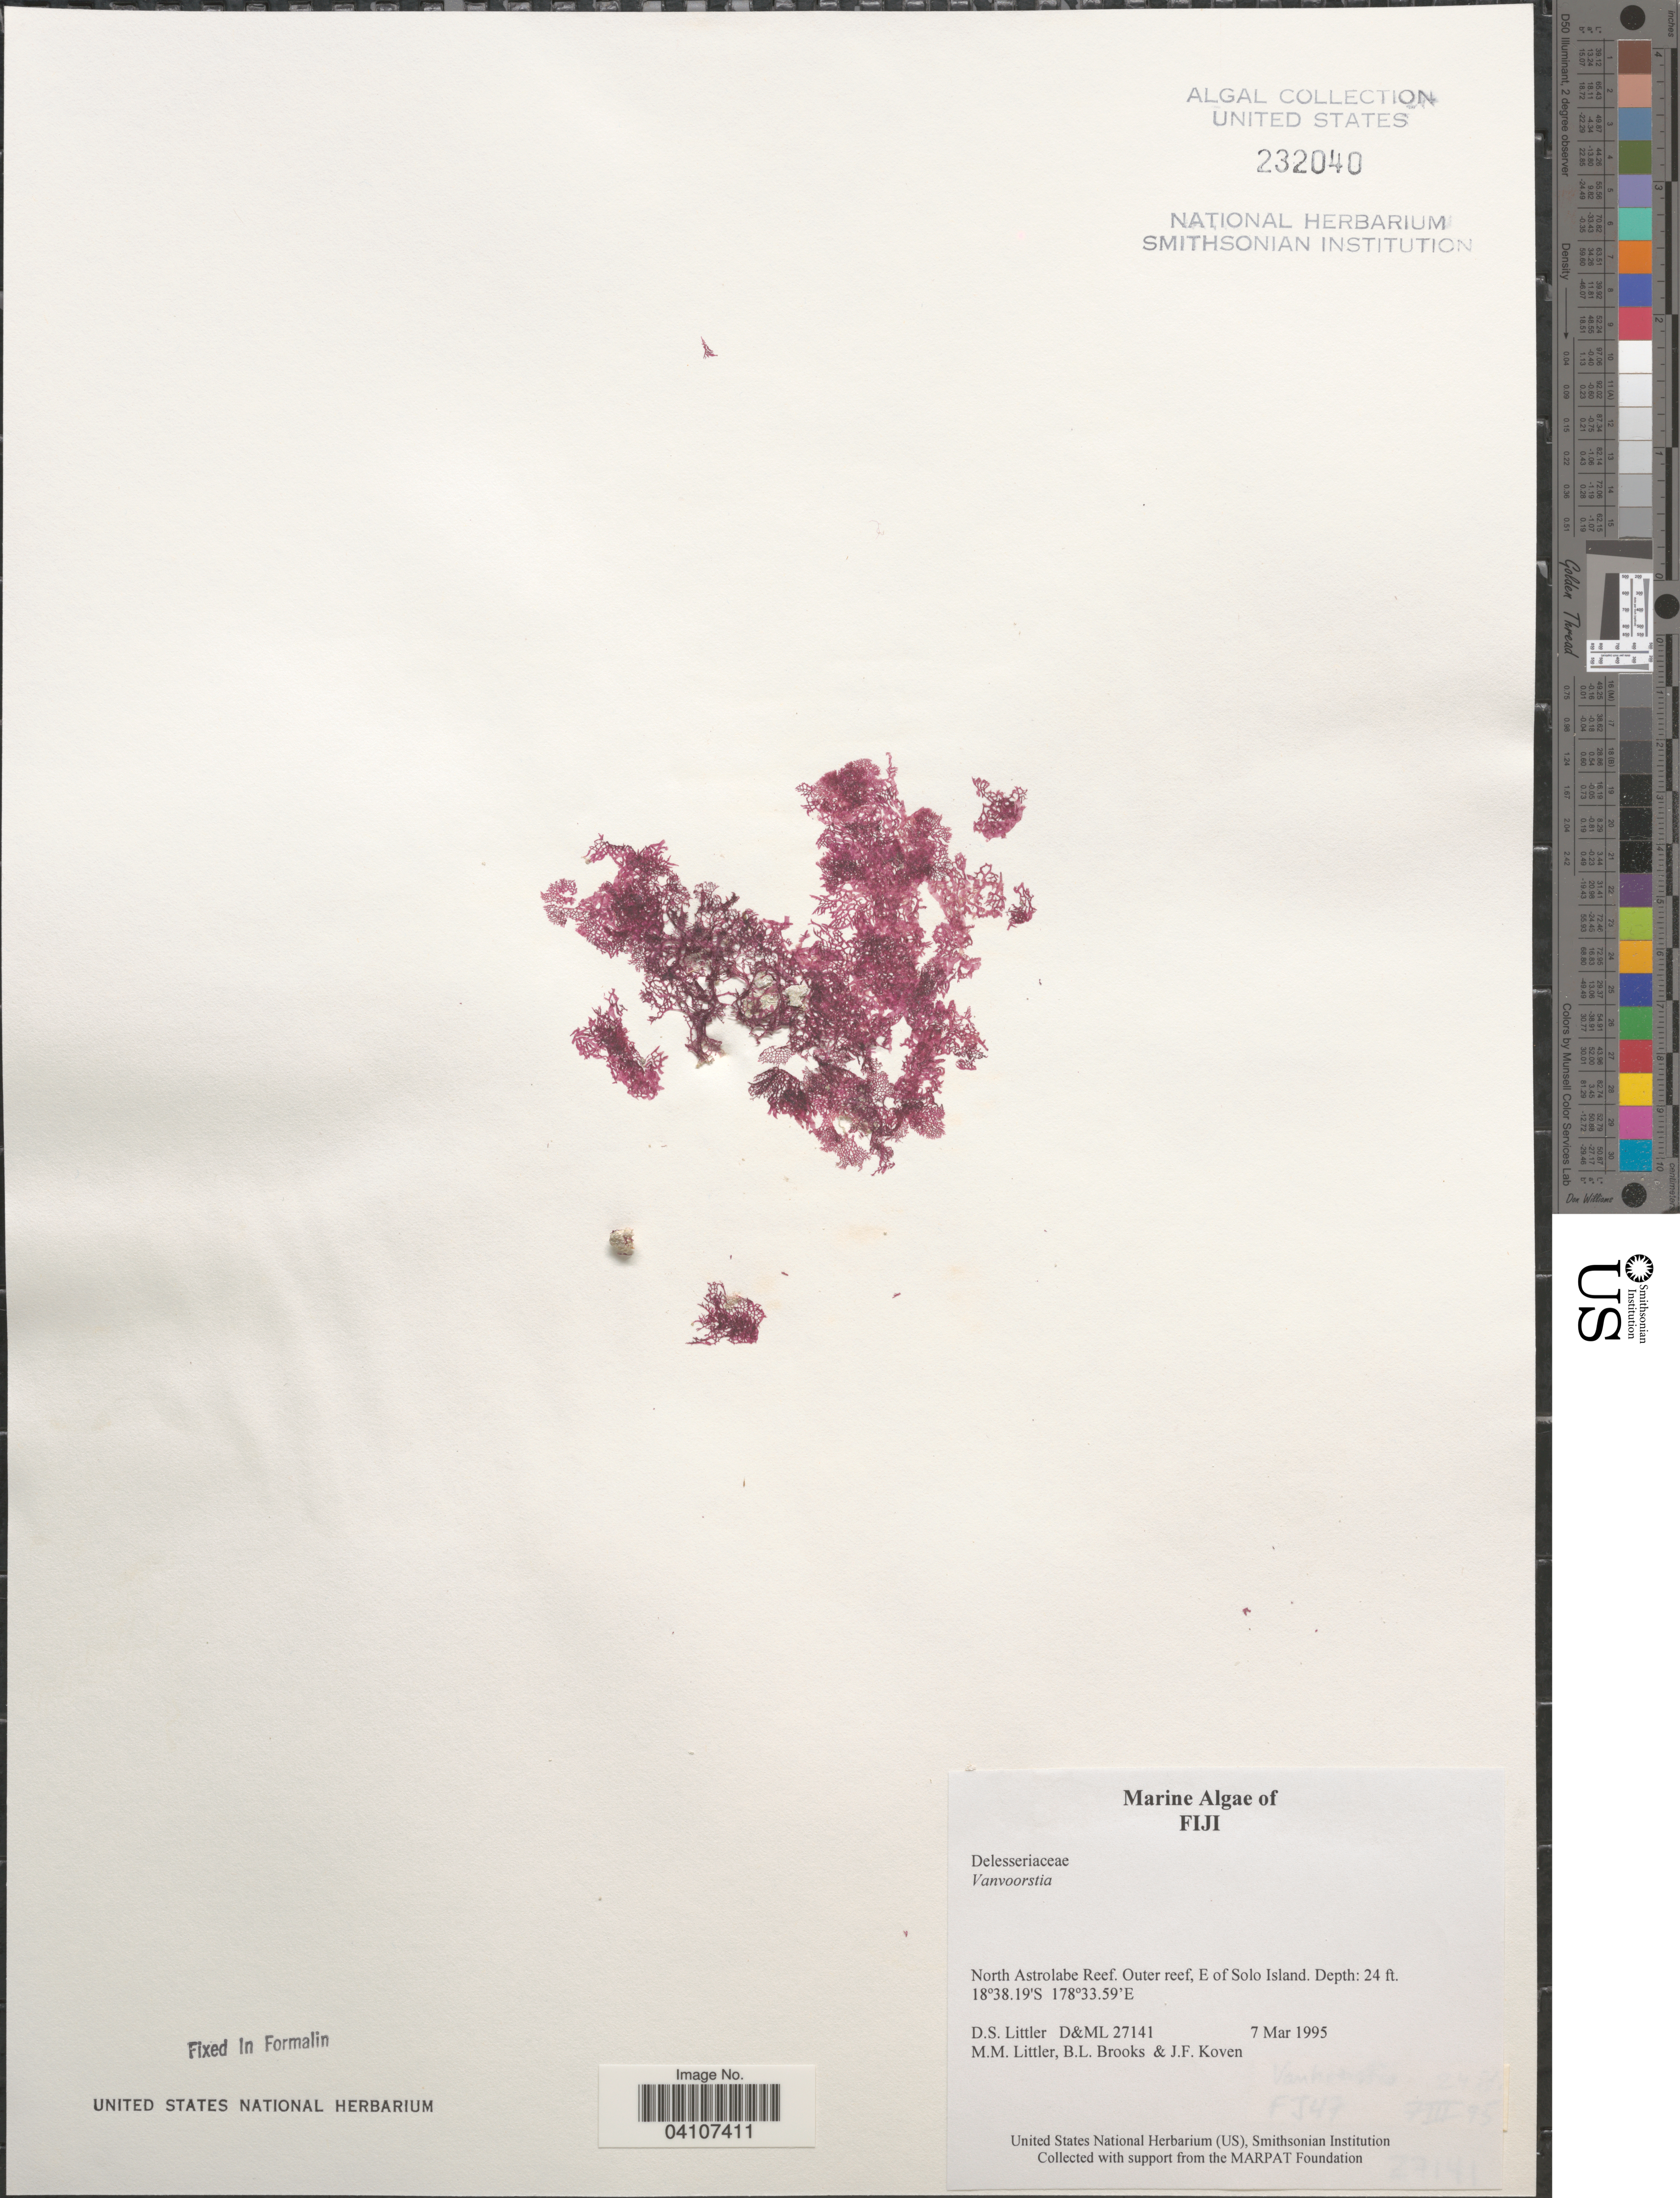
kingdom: Plantae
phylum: Rhodophyta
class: Florideophyceae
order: Ceramiales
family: Delesseriaceae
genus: Vanvoorstia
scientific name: Vanvoorstia sp.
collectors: D. S. Littler, B. Brooks & J. Koven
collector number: D&ML 27141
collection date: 1995-03-07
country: Fiji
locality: North Astrolobe Reef. Outer reef, E of Solo Island.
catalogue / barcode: US 232040